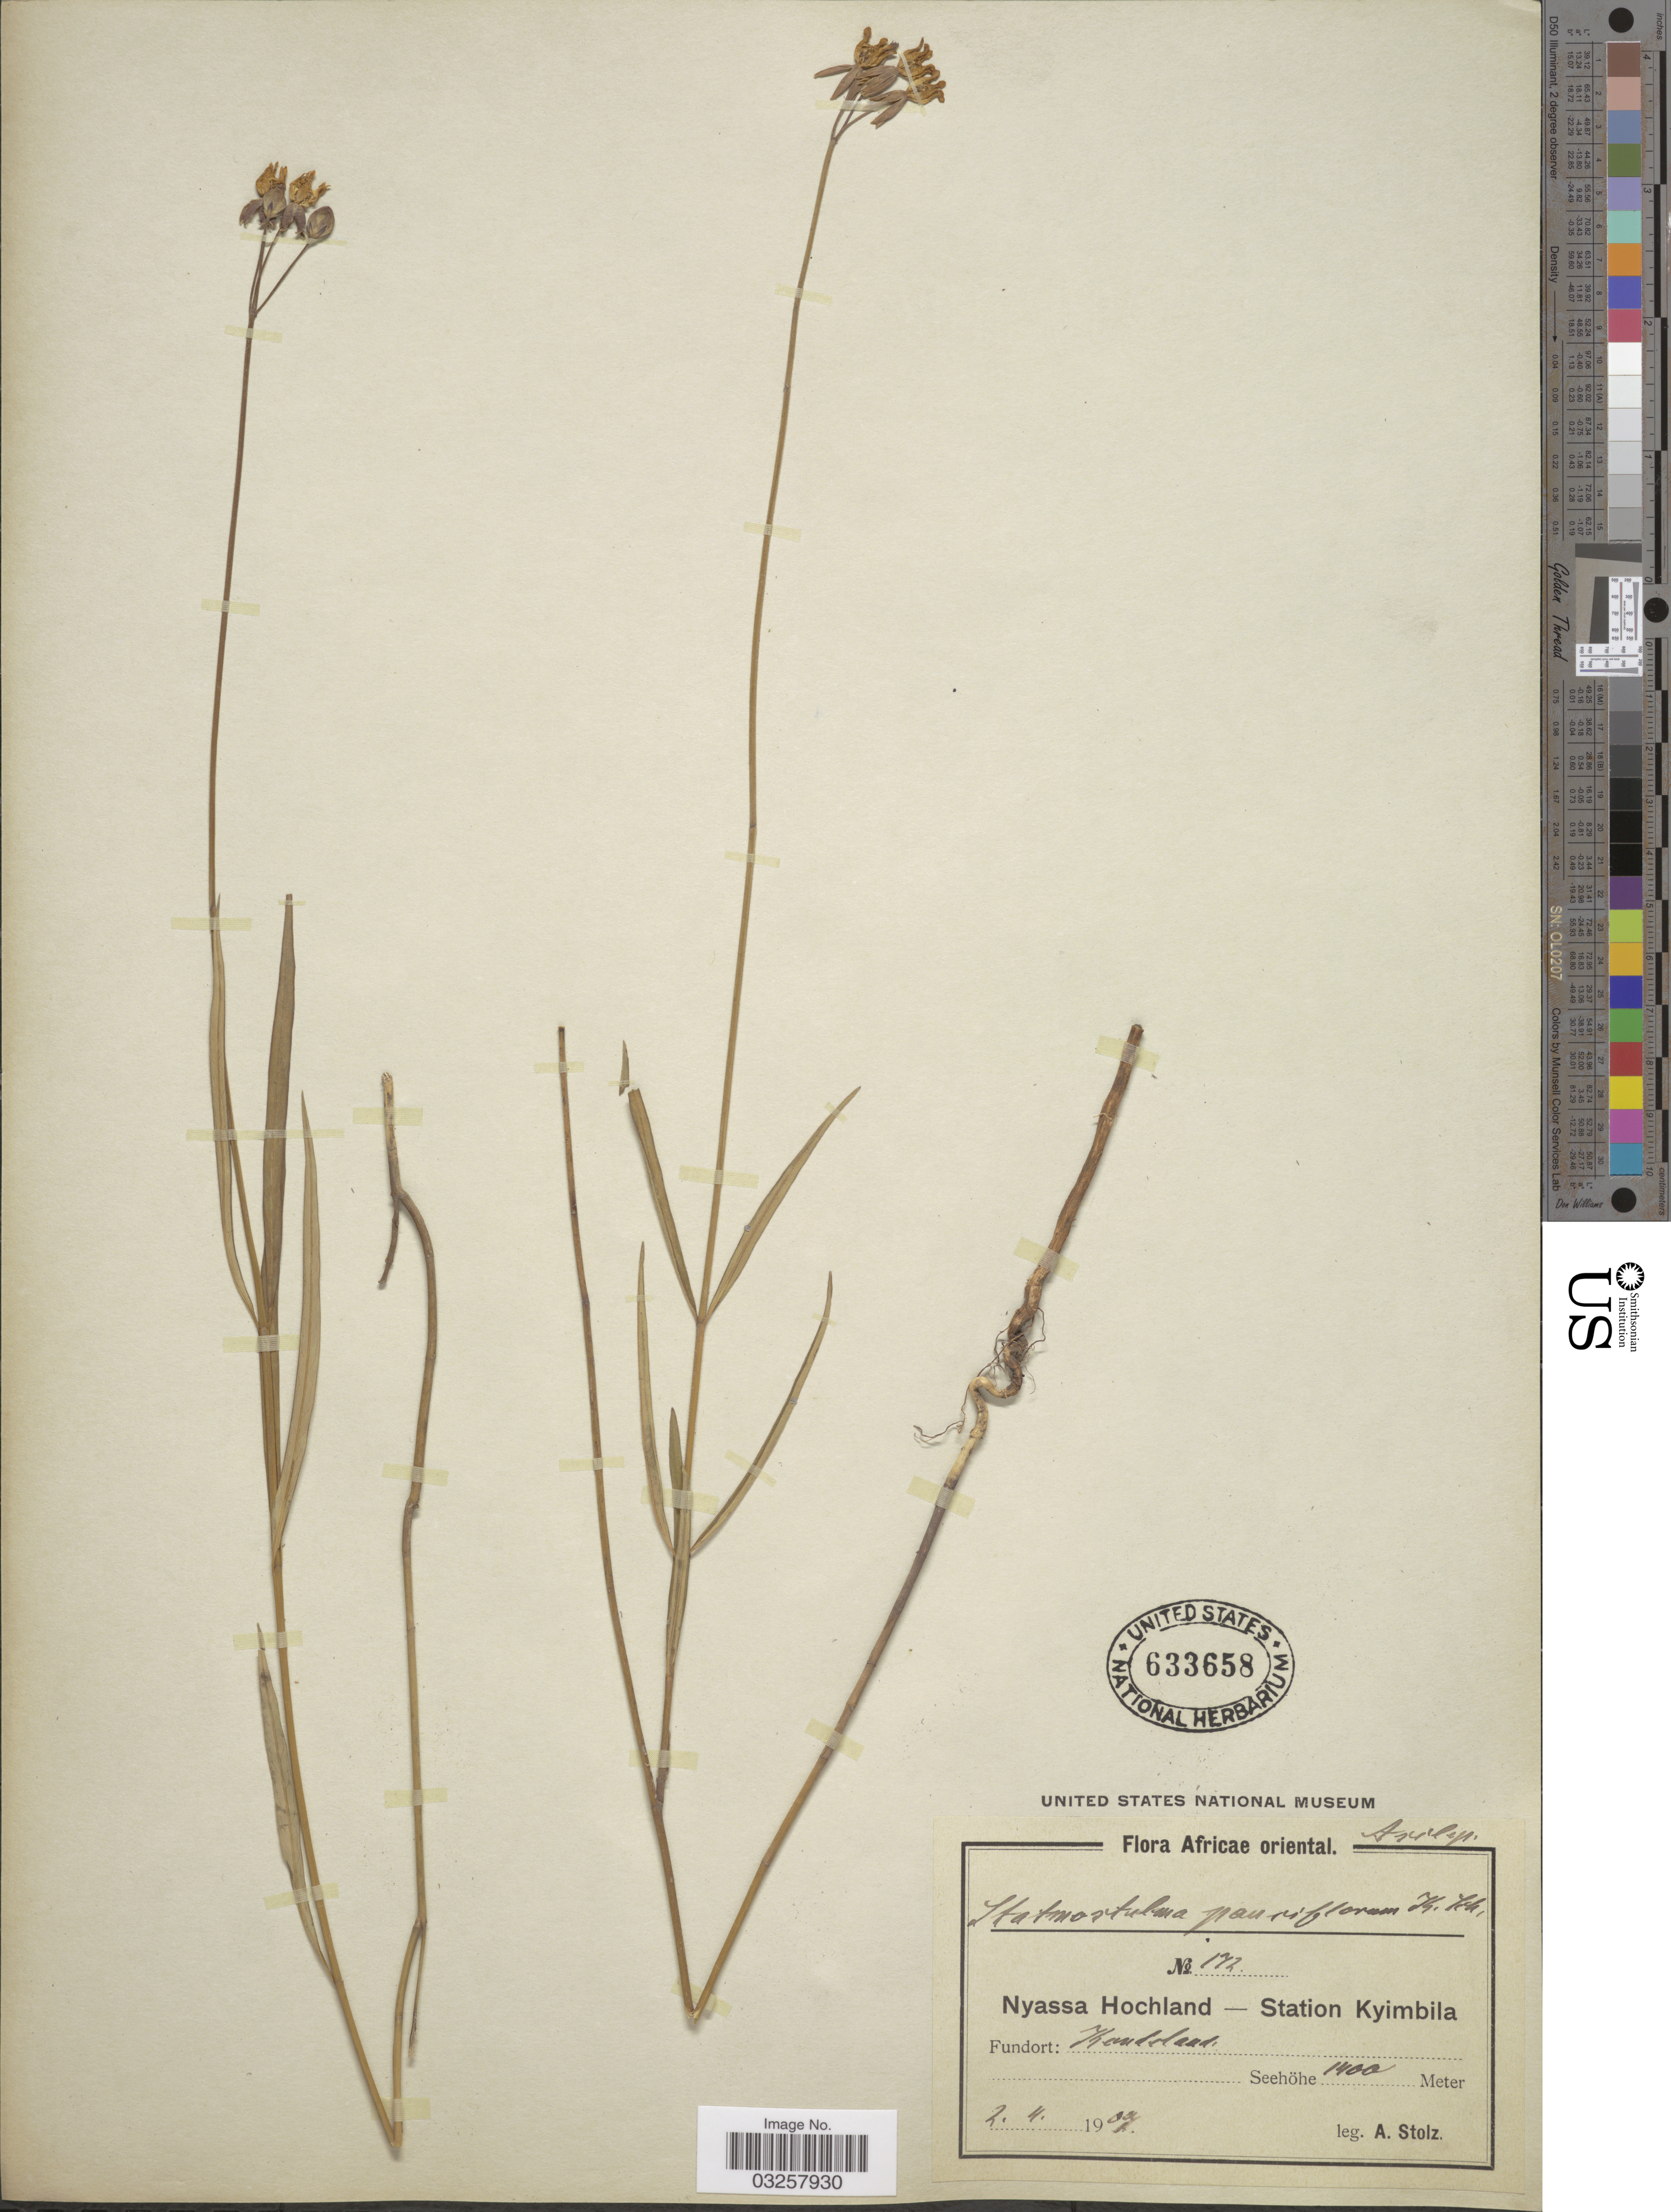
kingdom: Plantae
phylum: Tracheophyta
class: Magnoliopsida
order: Gentianales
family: Apocynaceae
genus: Stathmostelma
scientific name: Stathmostelma pauciflorum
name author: (Klotzsch) K. Schum.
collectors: A. Stolz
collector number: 172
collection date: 1907-04-02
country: Malawi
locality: Africae oriental. Nyassa Hochland-Station Kyimbila. Kondeland.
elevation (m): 1400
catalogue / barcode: US 633658